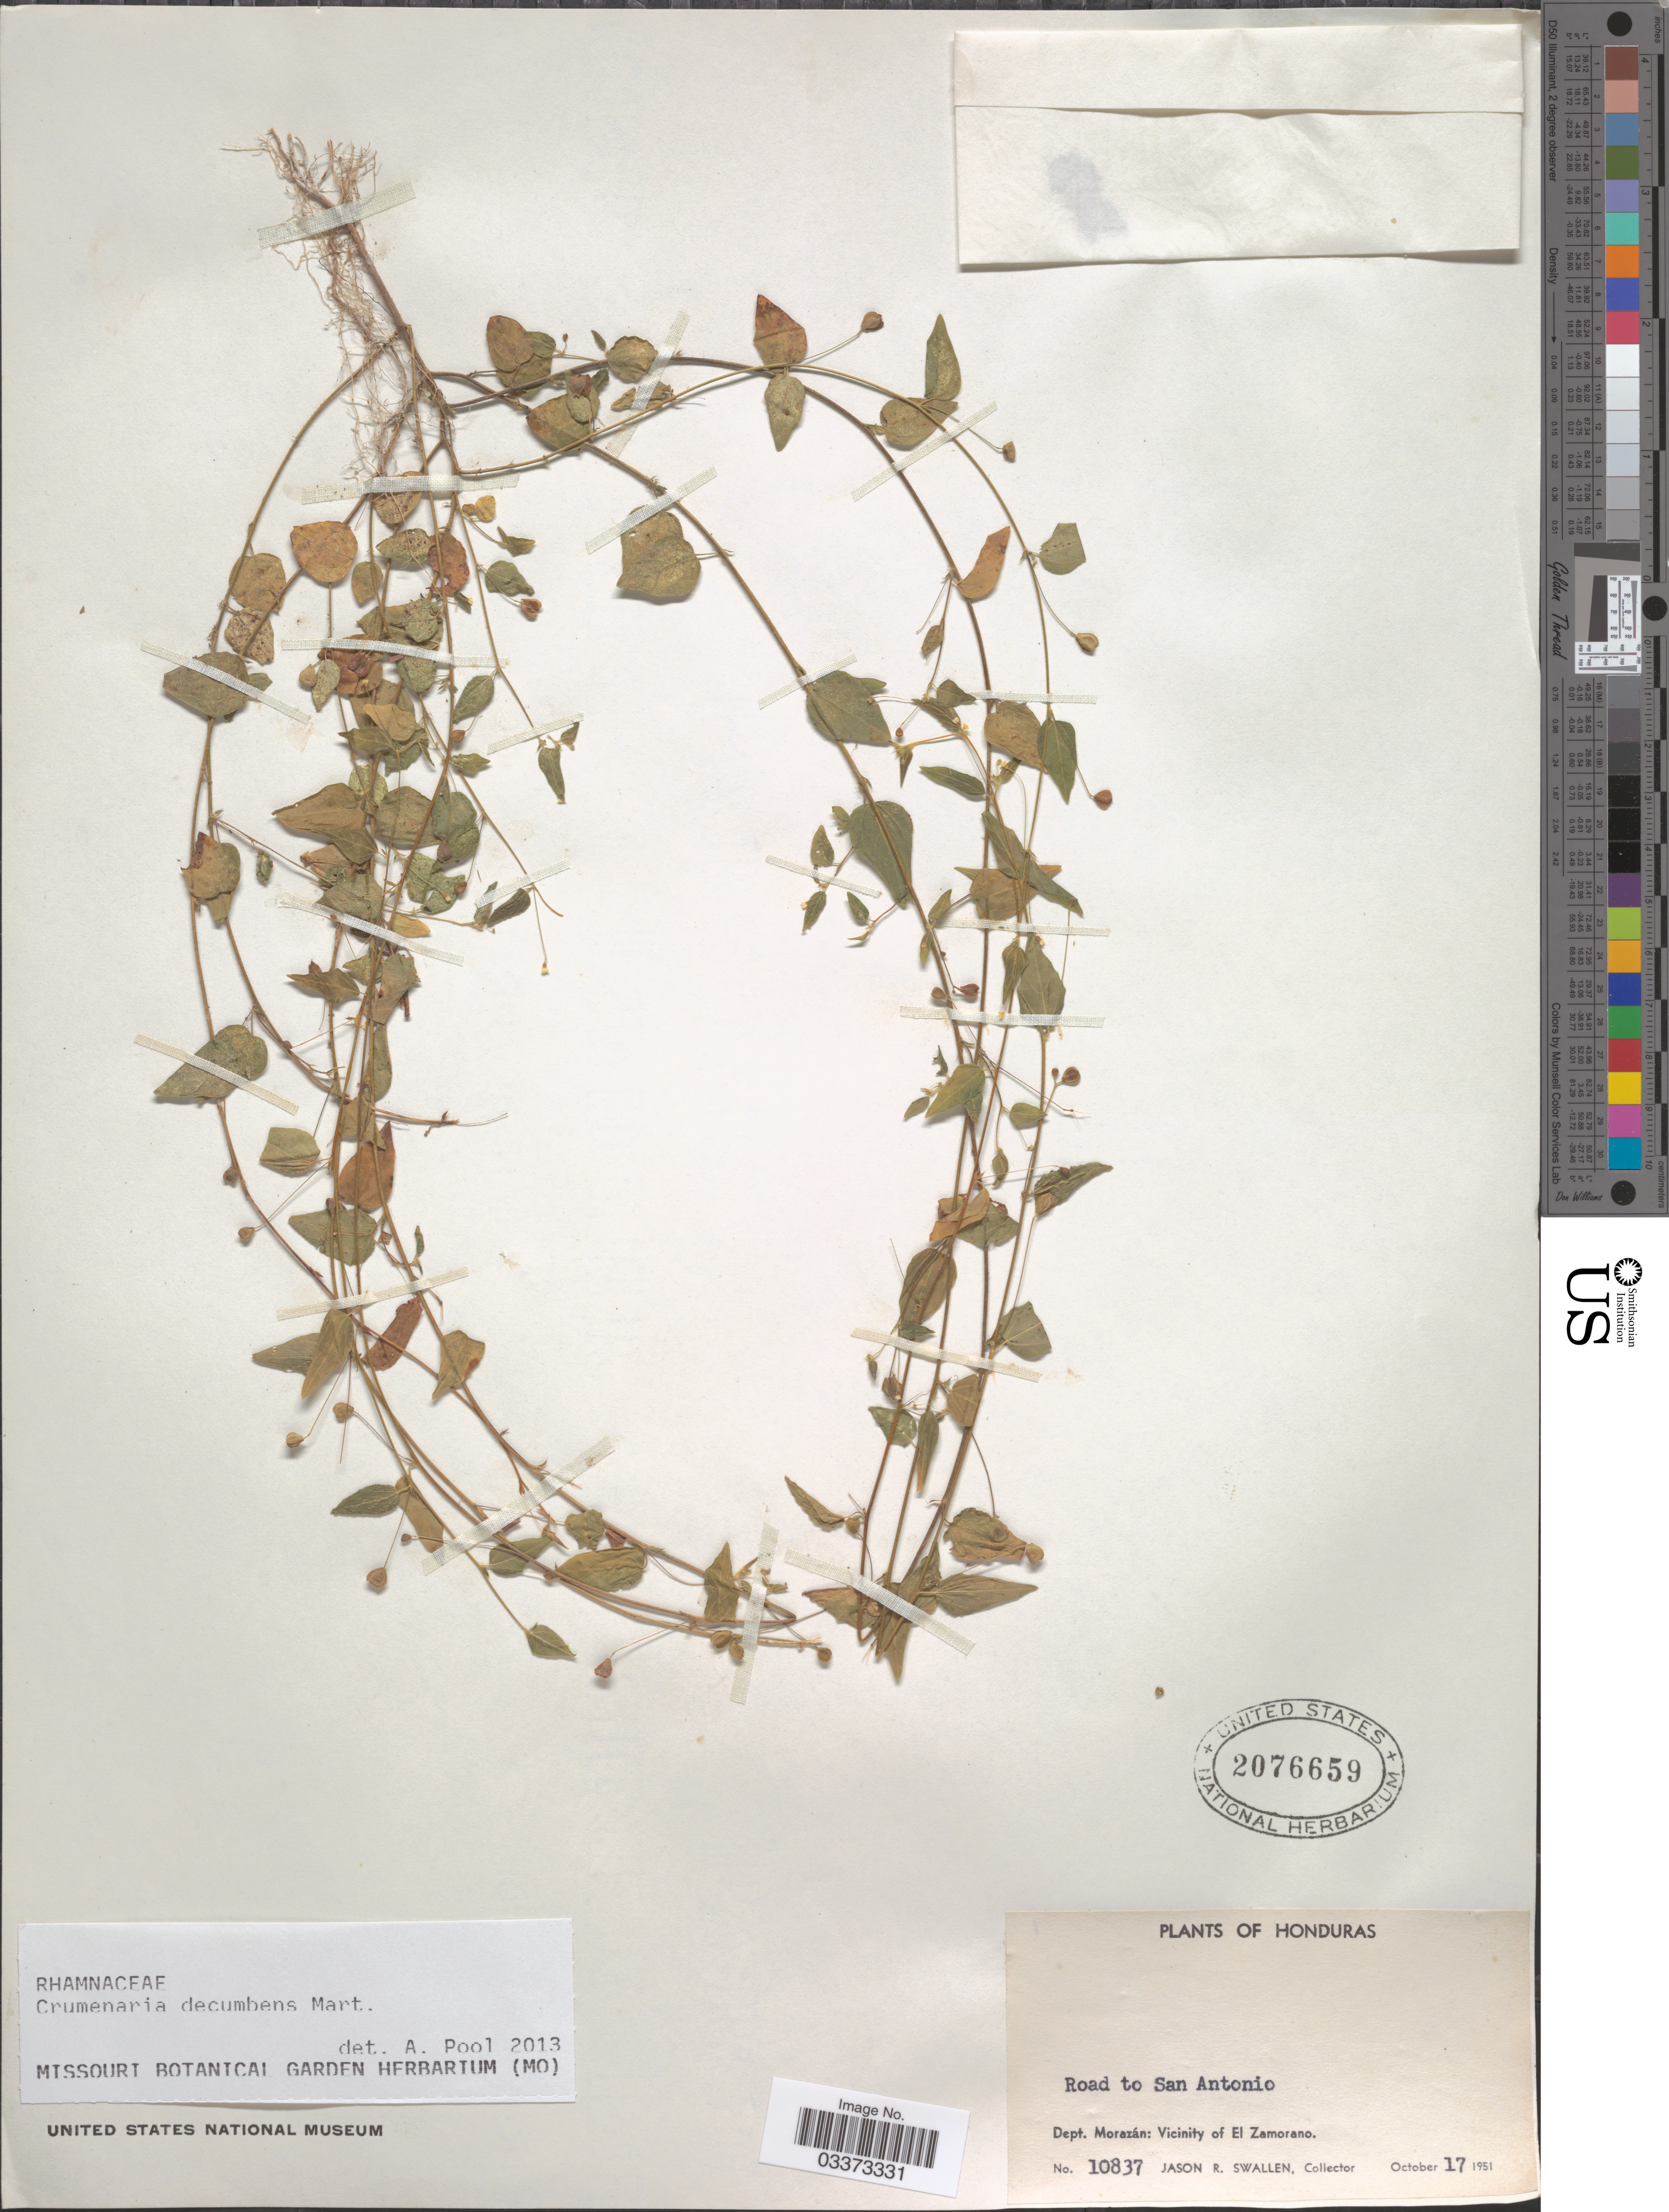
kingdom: Plantae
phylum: Tracheophyta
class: Magnoliopsida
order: Rosales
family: Rhamnaceae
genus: Crumenaria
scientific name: Crumenaria decumbens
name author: Mart.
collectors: J. R. Swallen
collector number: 10837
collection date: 1951-10-17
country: Honduras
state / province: Fco. Morazán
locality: Road to San Antonio. Dept. Morazán: Vicinity of El Zamorano.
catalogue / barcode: US 2076659